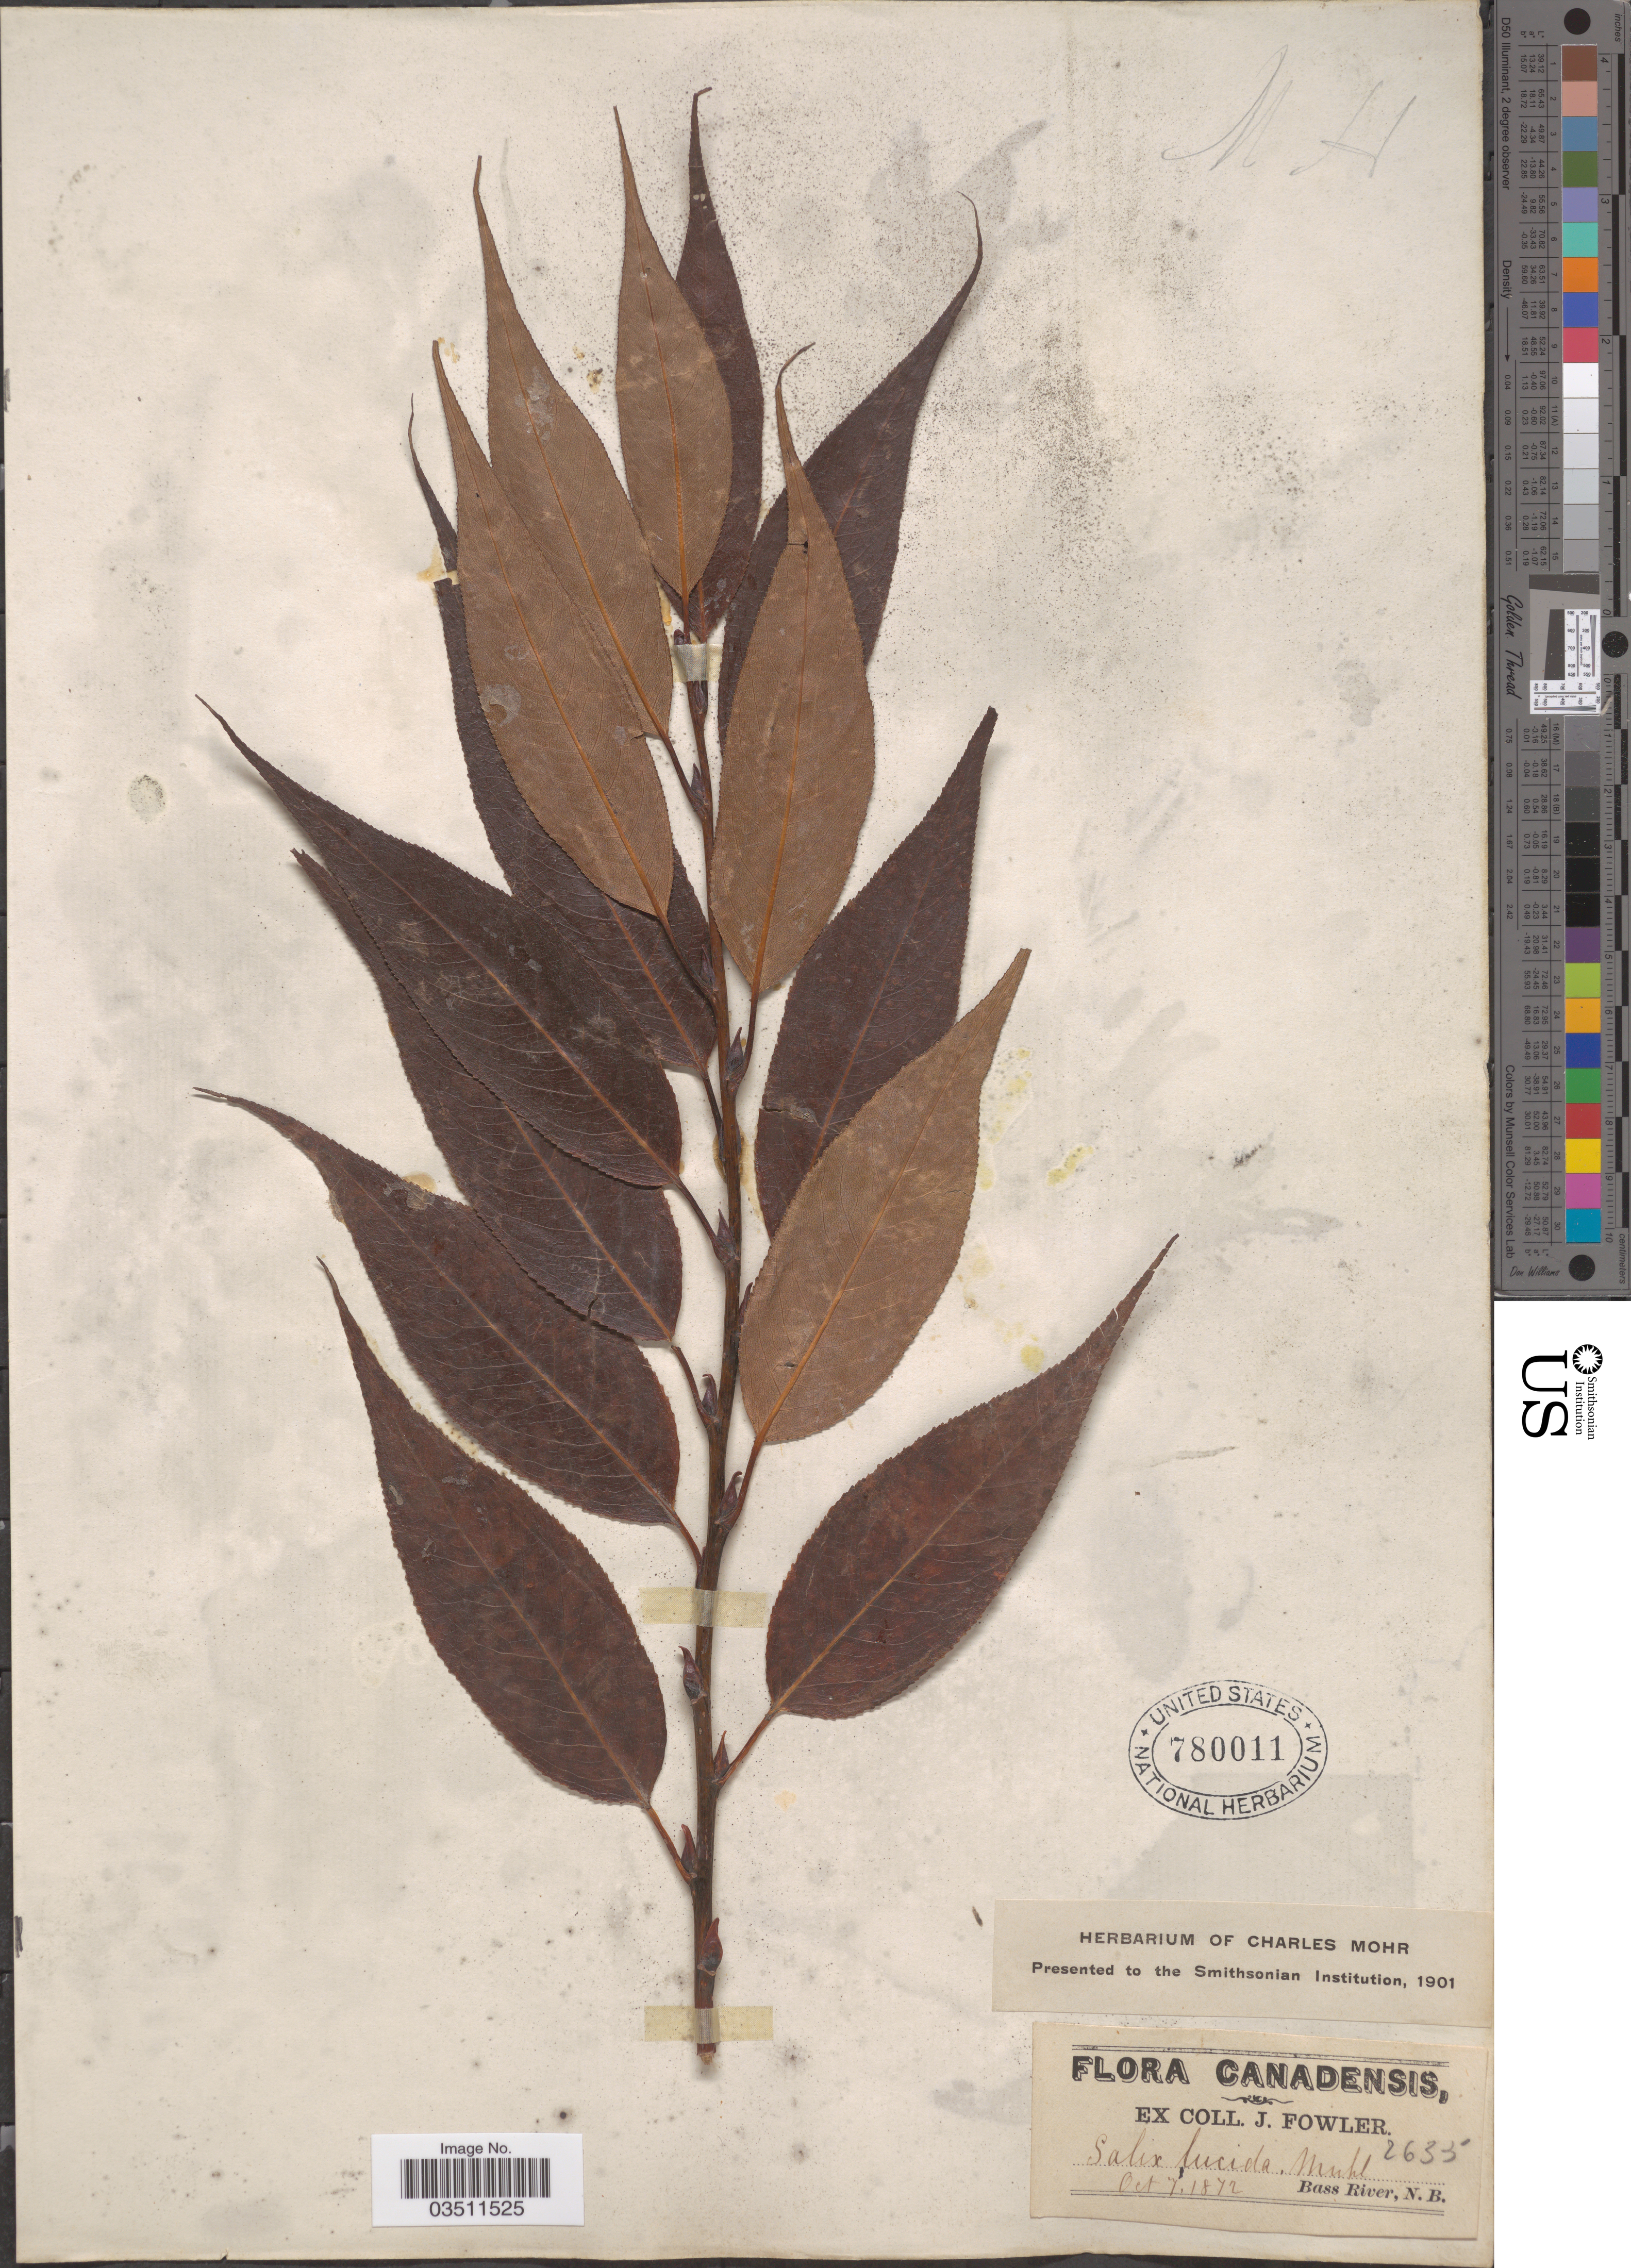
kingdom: Plantae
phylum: Tracheophyta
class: Magnoliopsida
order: Malpighiales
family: Salicaceae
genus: Salix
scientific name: Salix lucida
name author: Muhl.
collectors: J. Fowler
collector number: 2635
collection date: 1872-10-07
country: Canada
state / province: New Brunswick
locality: Bass River.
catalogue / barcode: US 780011